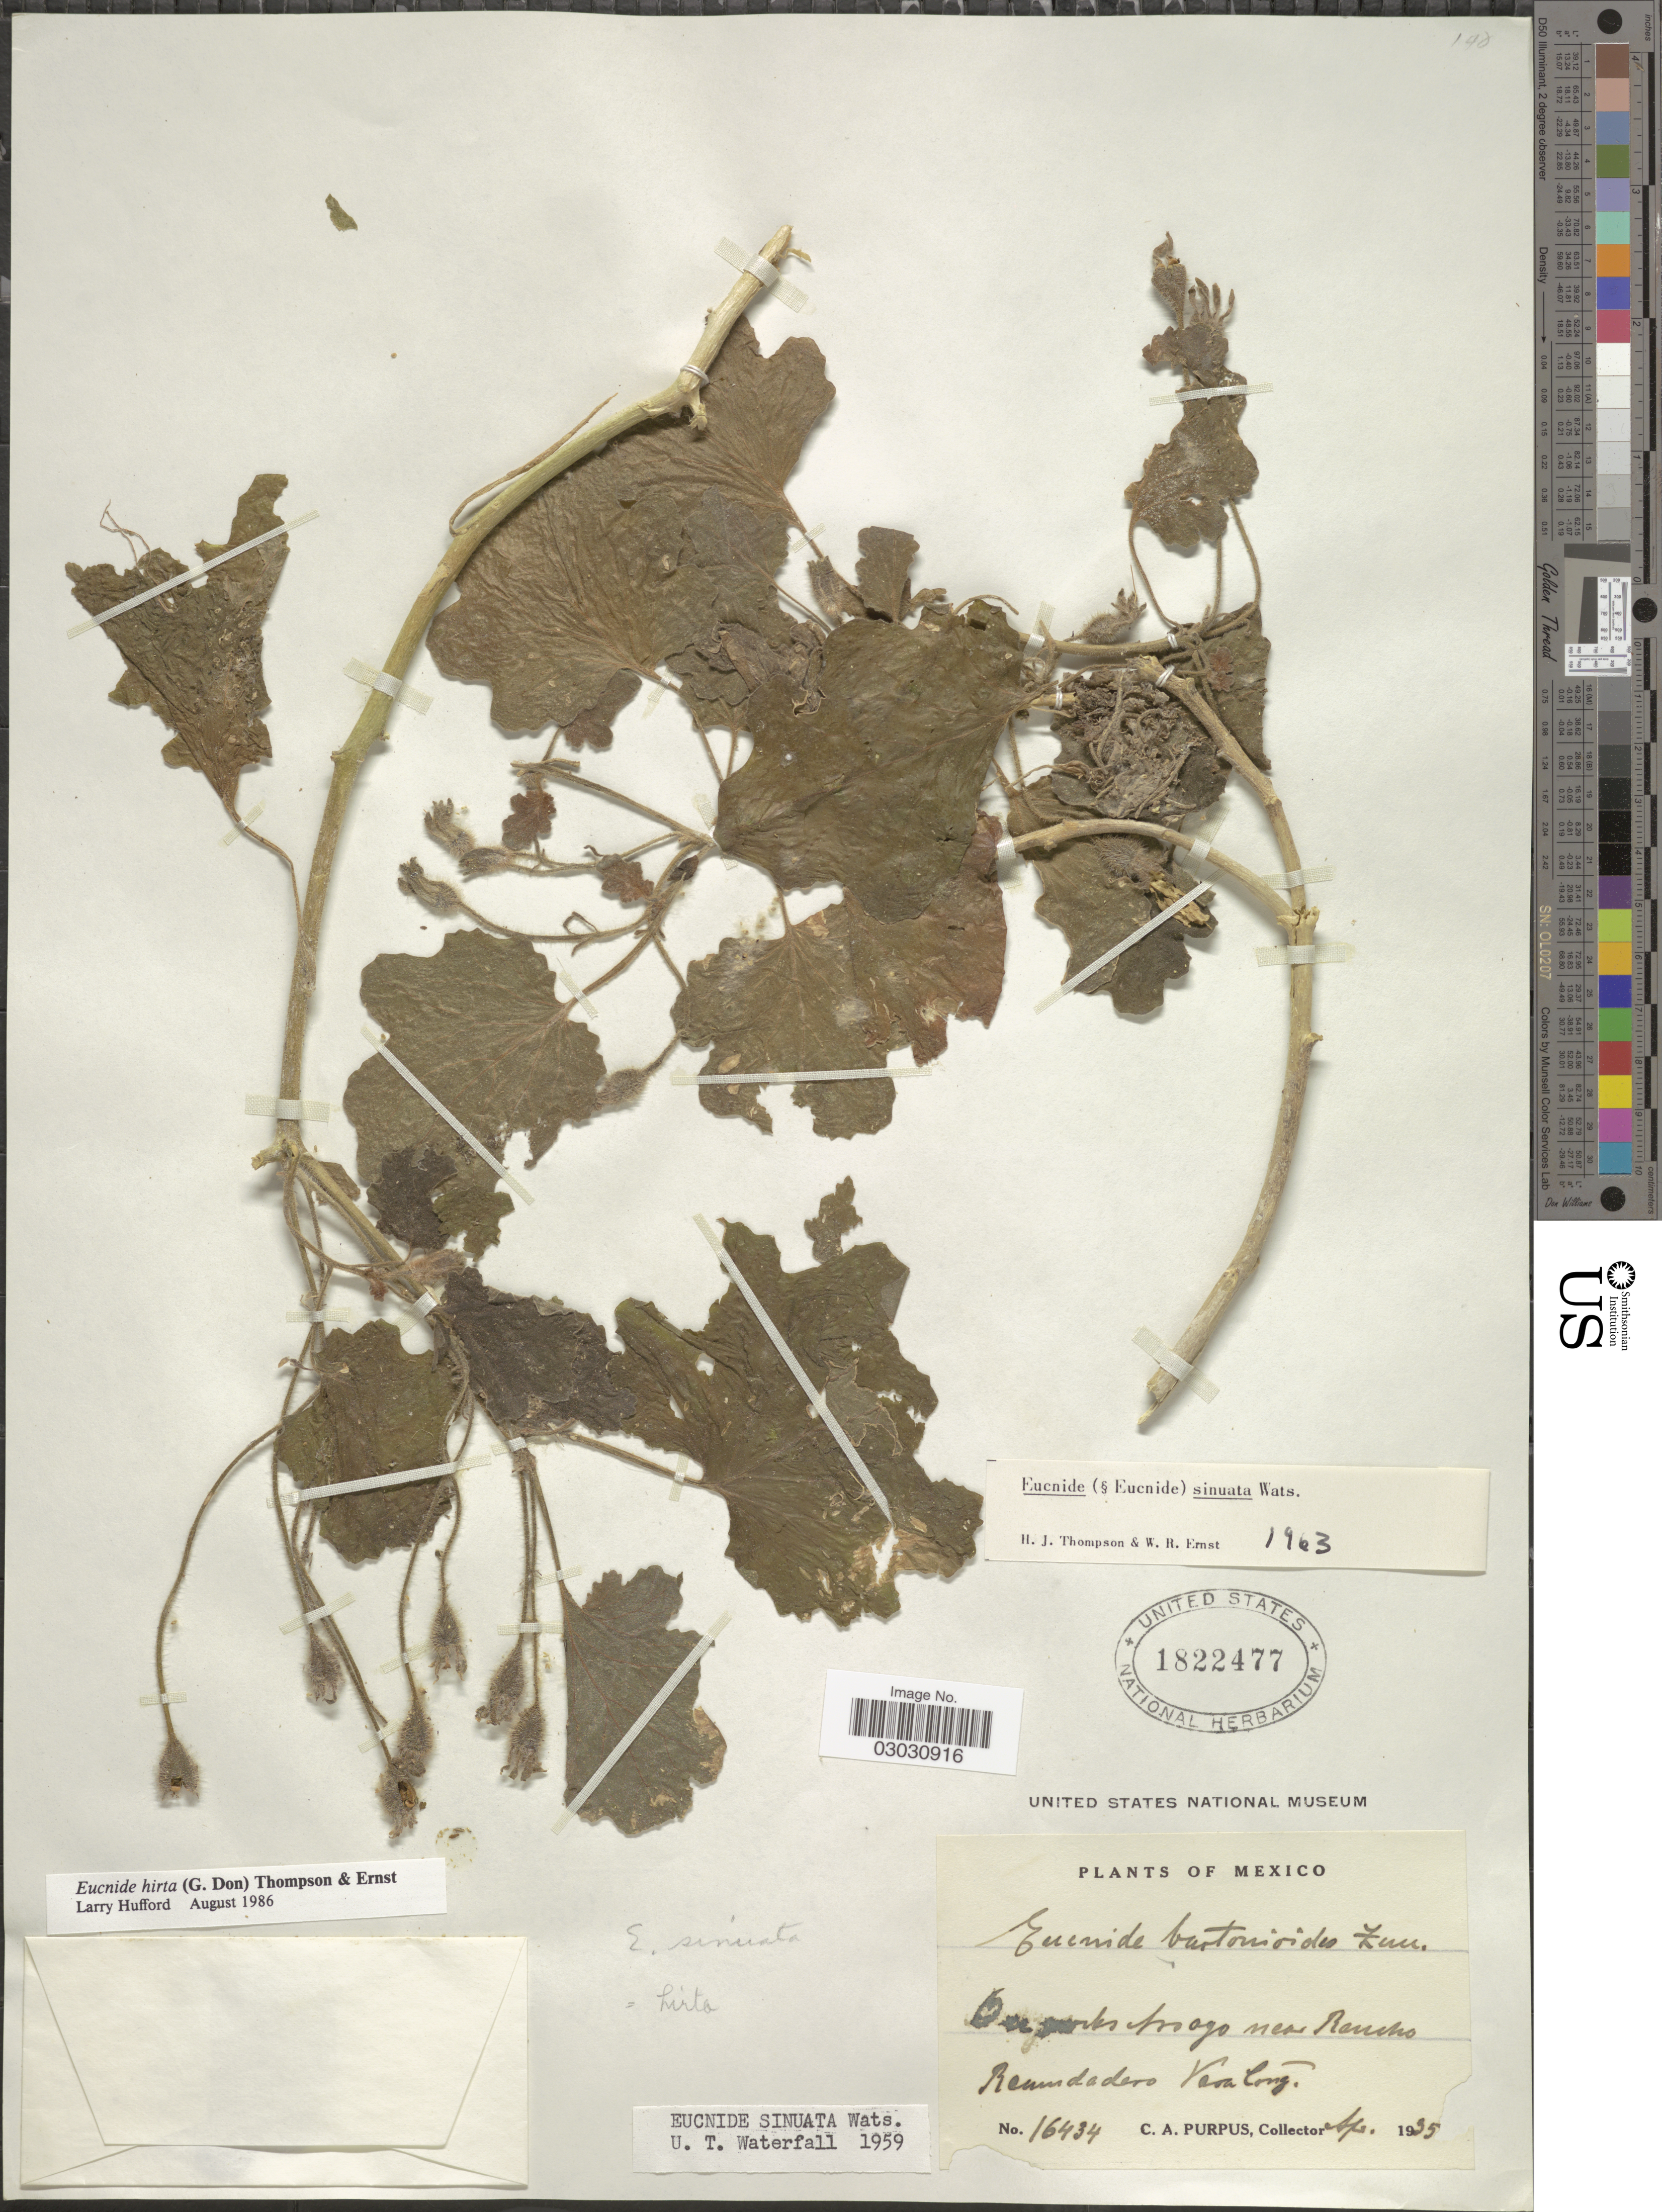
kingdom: Plantae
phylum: Tracheophyta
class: Magnoliopsida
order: Cornales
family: Loasaceae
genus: Eucnide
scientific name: Eucnide hirta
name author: (G. Don) H.J. Thomps. & W.R. Ernst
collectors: C. A. Purpus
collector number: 16434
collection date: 1935-04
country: Mexico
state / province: Veracruz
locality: [illegible text] near Rancho Remudadero.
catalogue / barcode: US 1822477